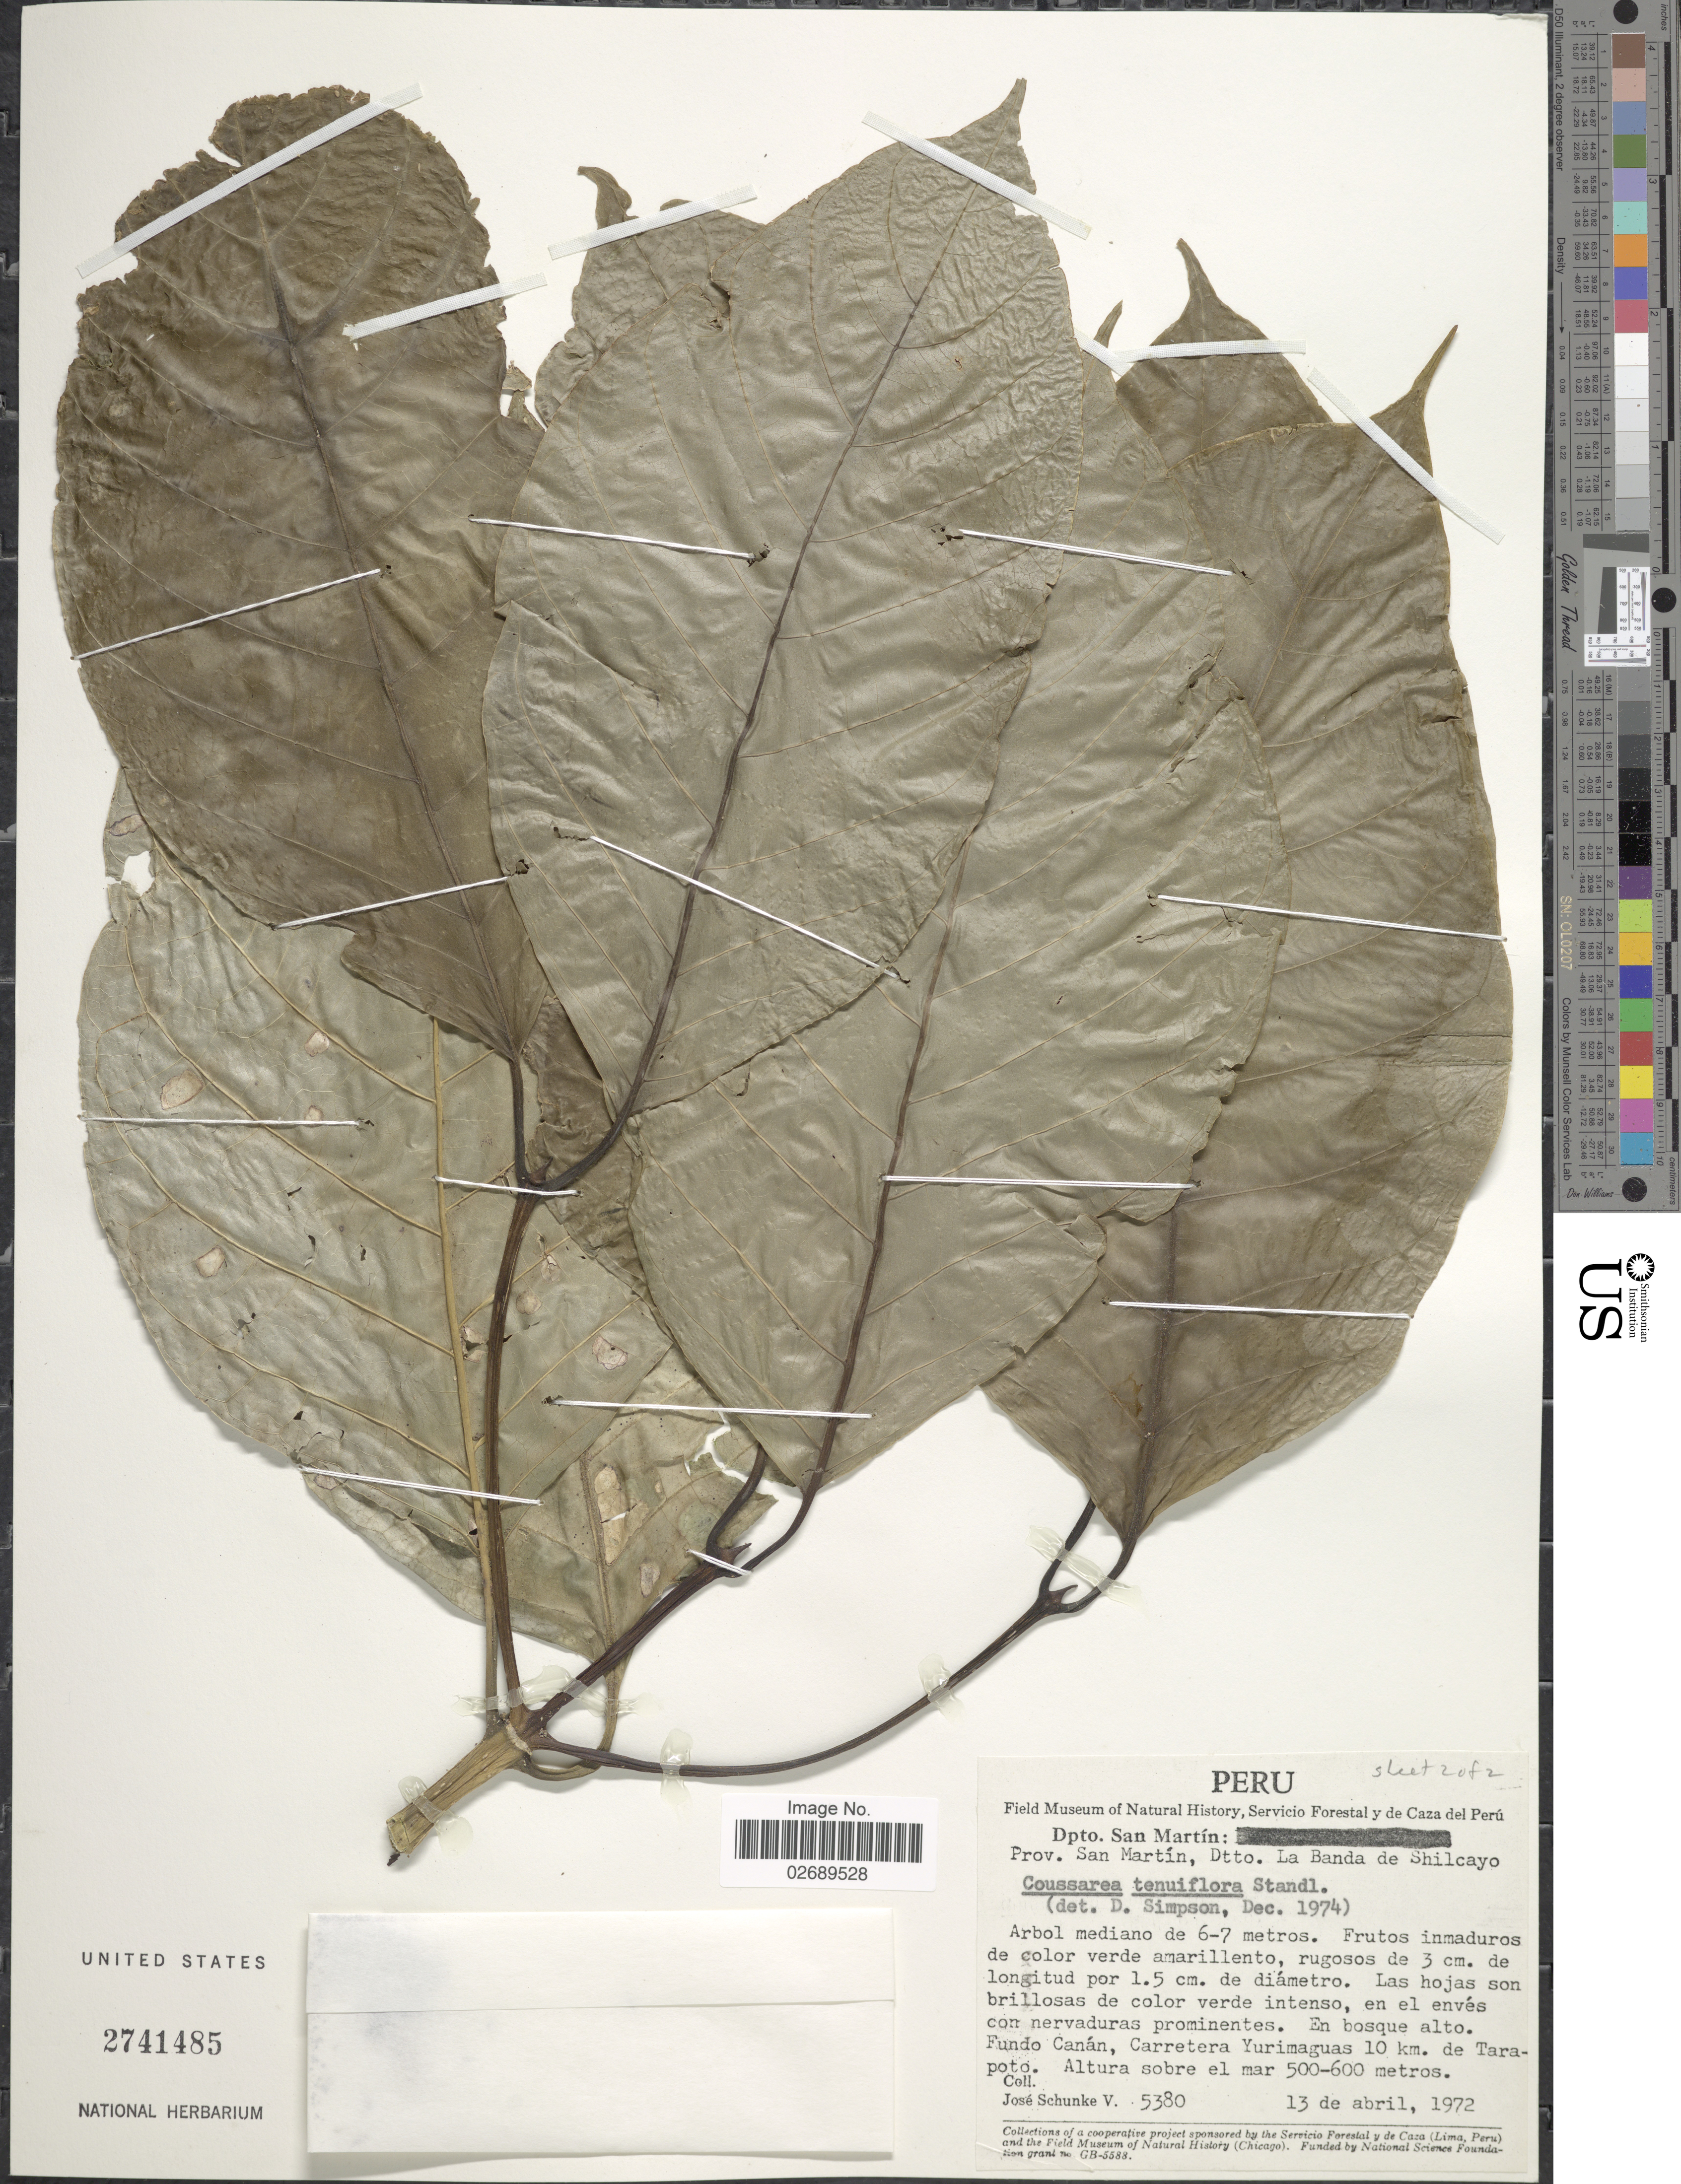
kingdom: Plantae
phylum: Tracheophyta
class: Magnoliopsida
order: Gentianales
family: Rubiaceae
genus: Coussarea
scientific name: Coussarea tenuiflora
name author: Standl.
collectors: J. Schunke Vigo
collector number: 5380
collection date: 1972-04-13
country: Peru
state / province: San Martín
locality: Dpto. San Martin: Dtto. La Banda de Shilcayo. Fundo Canán, Carretera Yurimaguas 10 km. de Tarapoto.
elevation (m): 500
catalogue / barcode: US 2741485